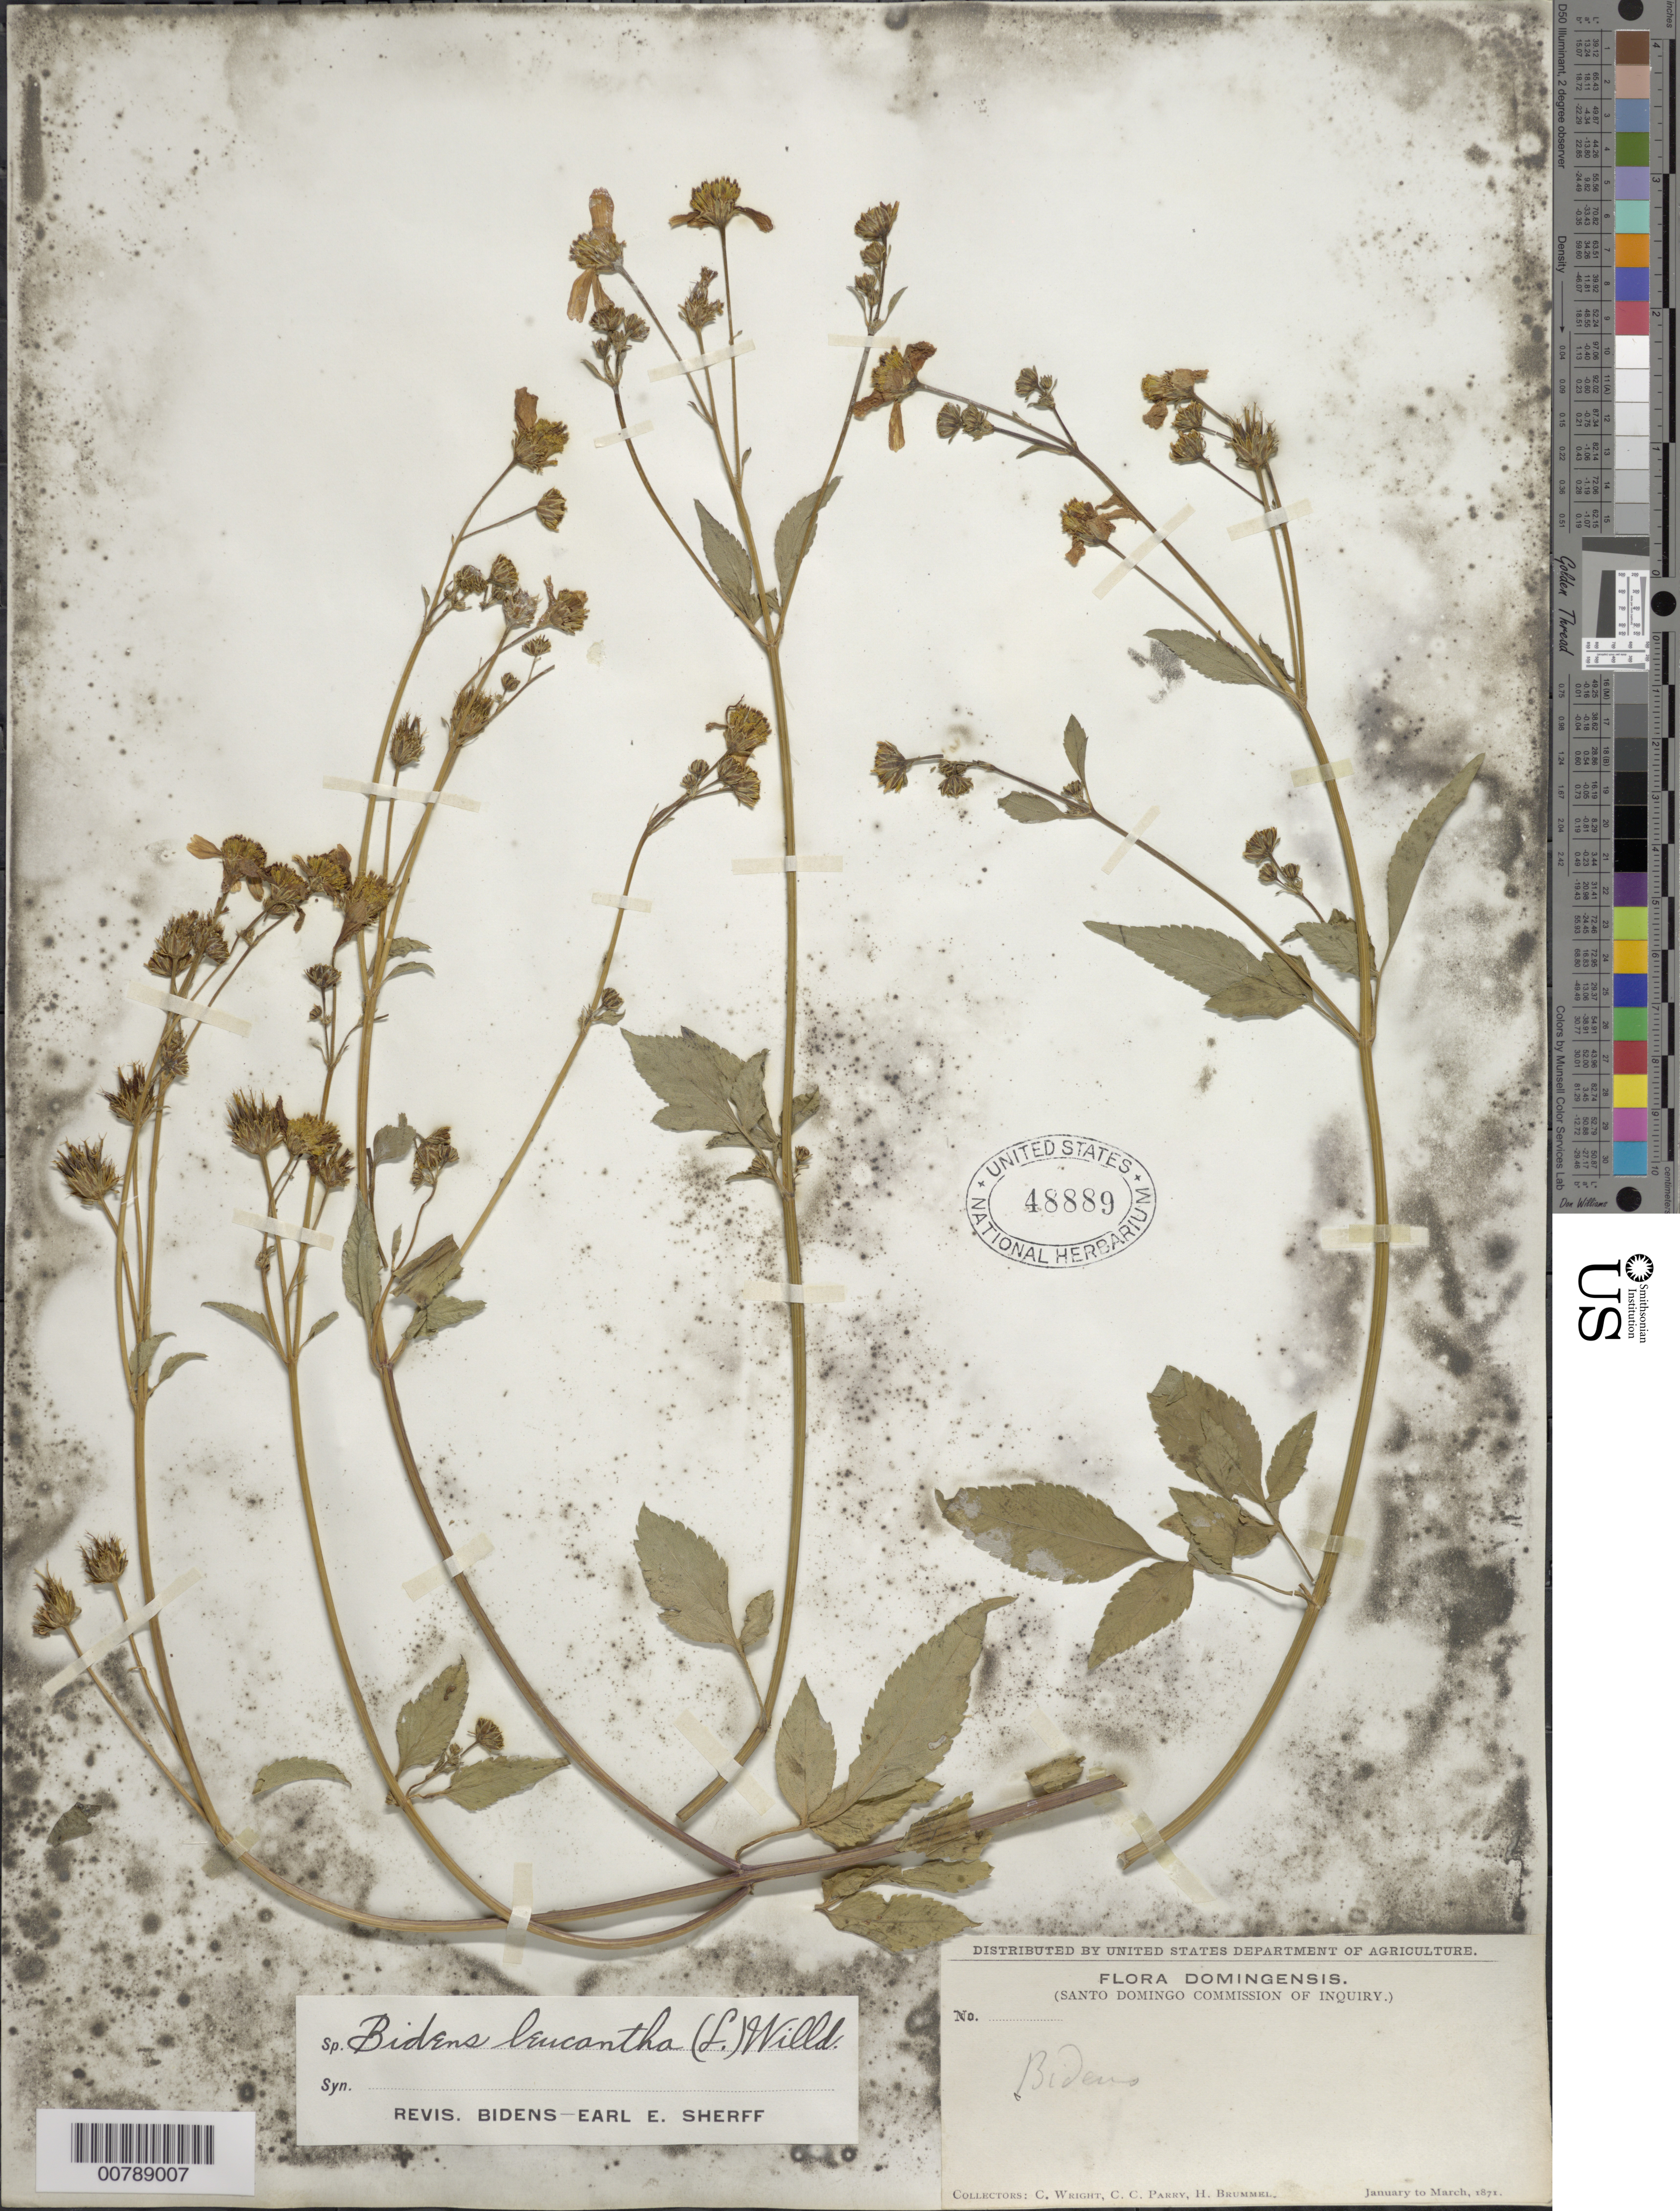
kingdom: Plantae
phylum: Tracheophyta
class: Magnoliopsida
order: Asterales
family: Asteraceae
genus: Bidens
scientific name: Bidens alba var. radiata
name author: (Sch. Bip.) R.E. Ballard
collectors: C. Wright, C. C. Parry & H. Brummel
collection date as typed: Jan 1871 to -- Mar 1871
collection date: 1871-01/1871-03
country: Dominican Republic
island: Hispaniola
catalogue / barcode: US 48889